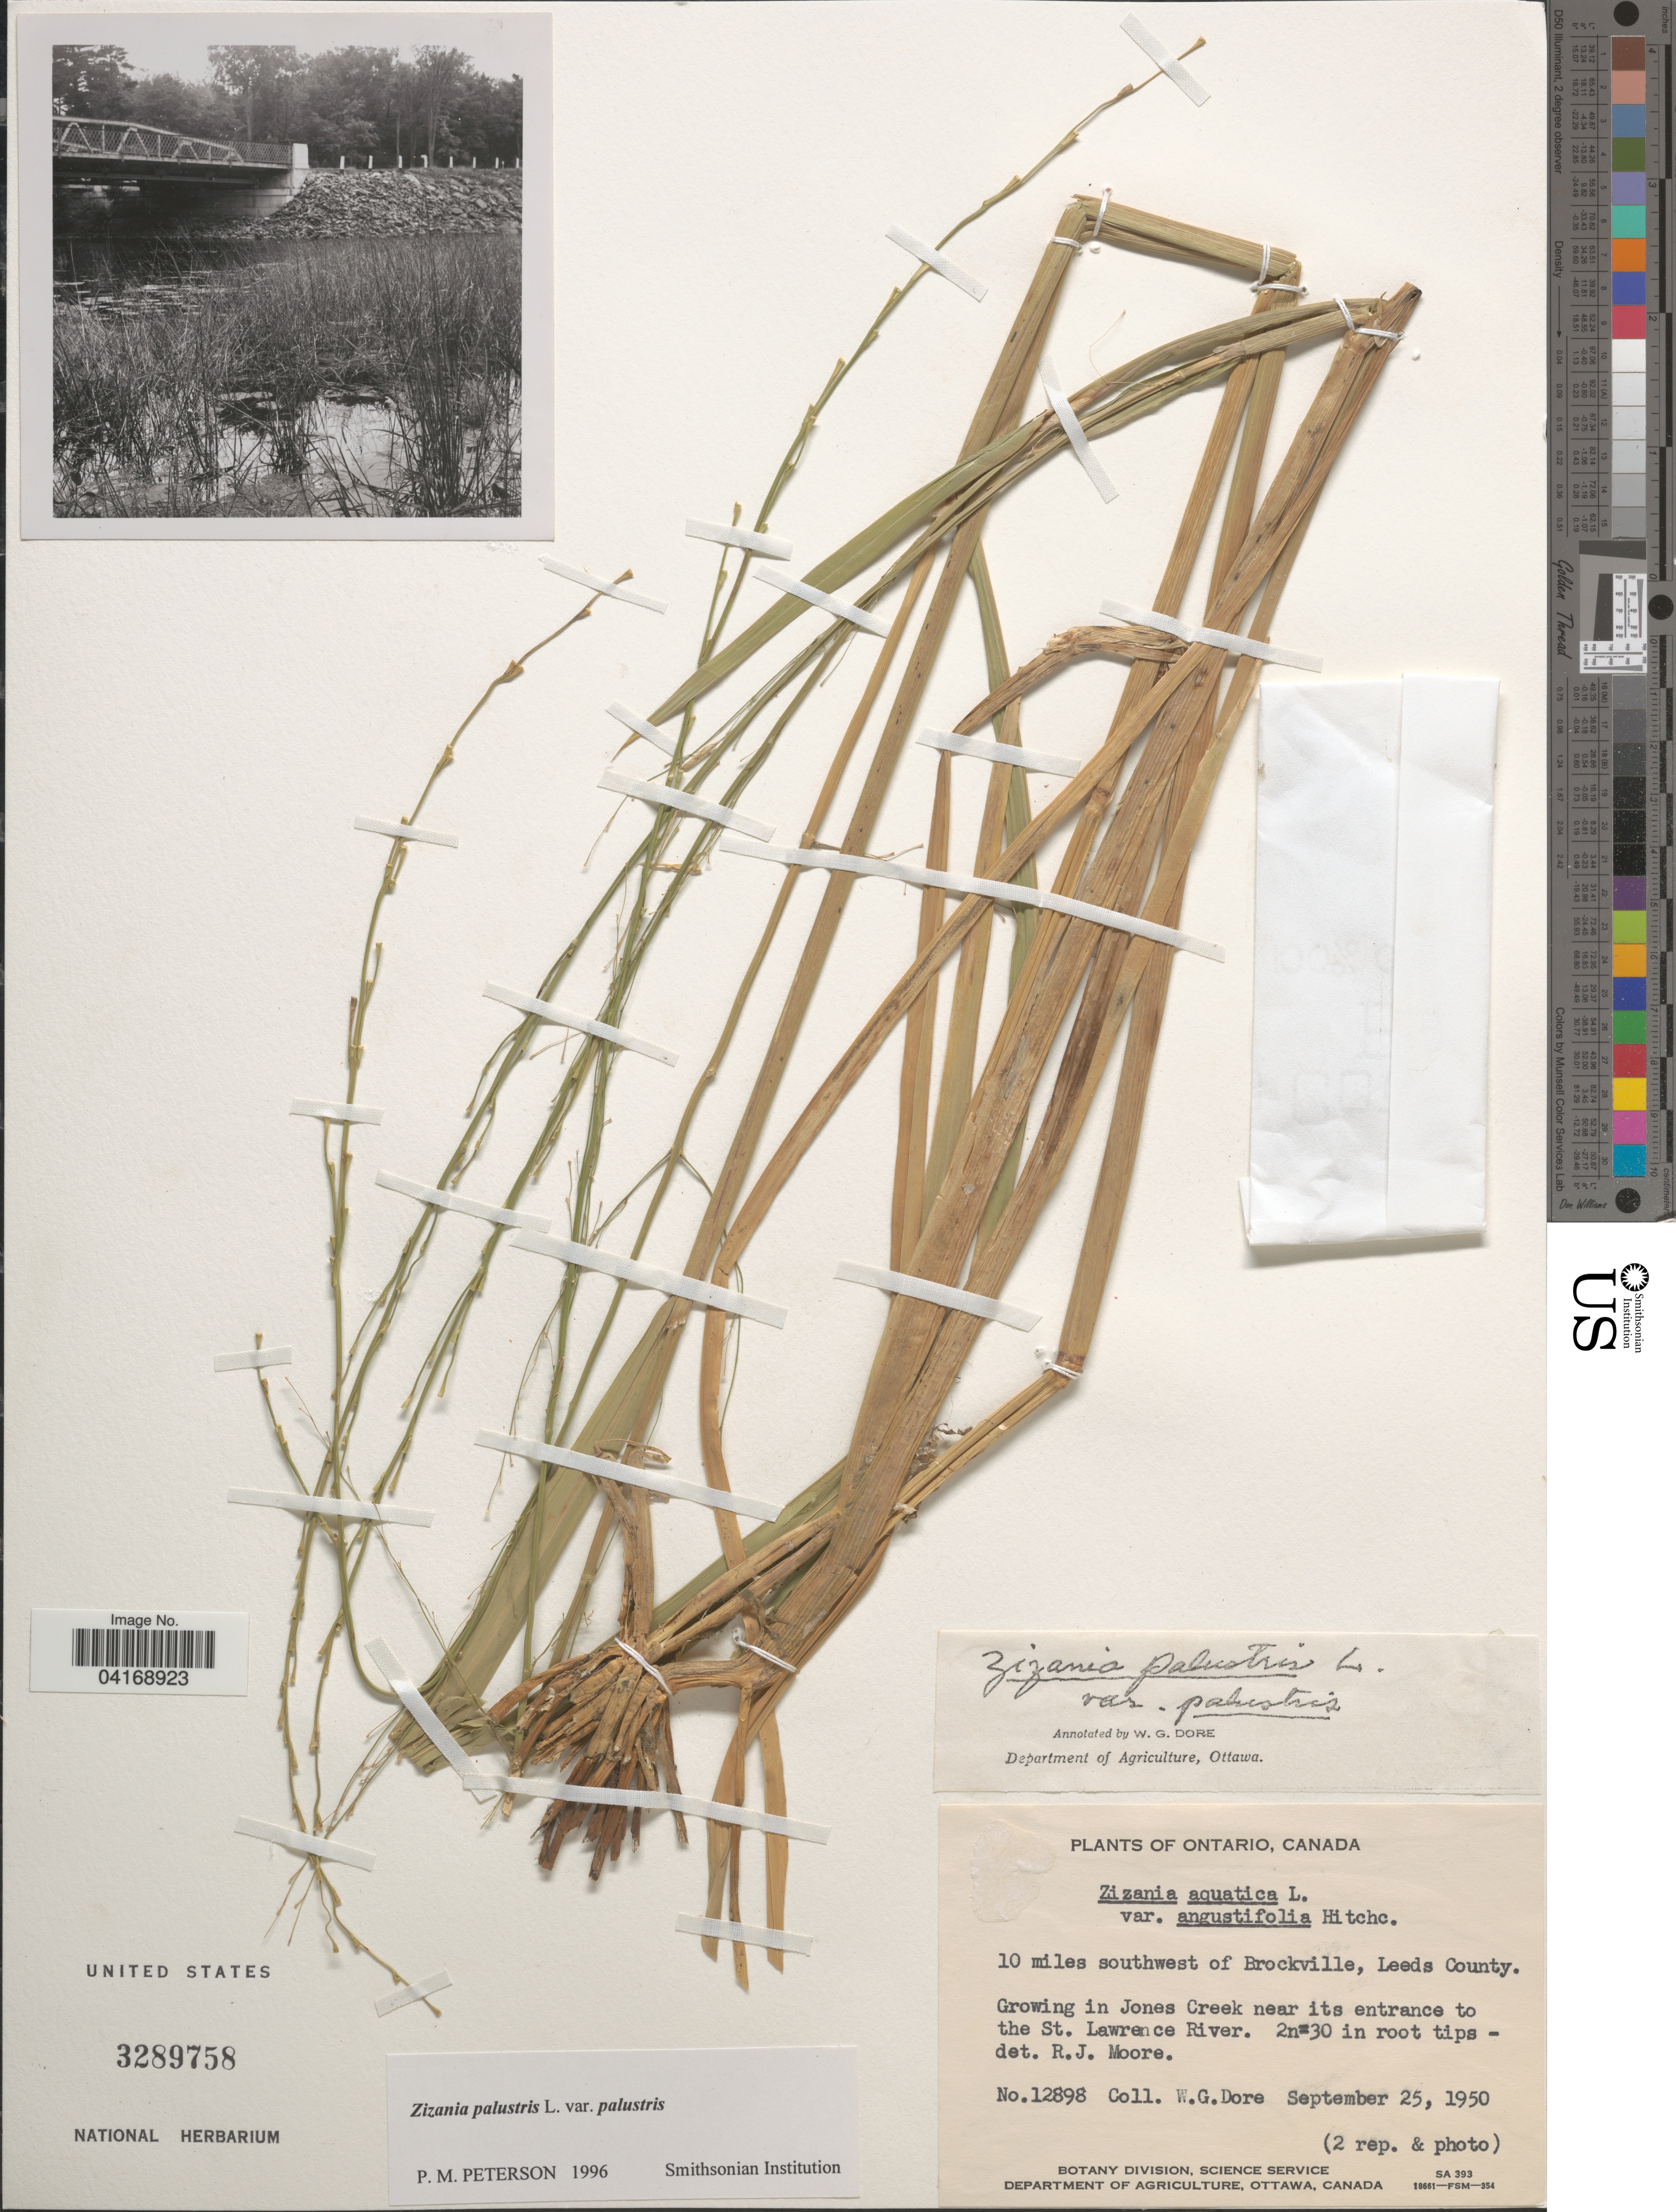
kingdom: Plantae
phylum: Tracheophyta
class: Liliopsida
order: Poales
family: Poaceae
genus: Zizania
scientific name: Zizania palustris var. palustris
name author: L.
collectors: W. Dore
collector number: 12898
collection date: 1950-09-25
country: Canada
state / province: Ontario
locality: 10 miles southwest of Brockville, Leeds County. Growing in Jones Creek near its entrance to the St. Lawrence River.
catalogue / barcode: US 3289758